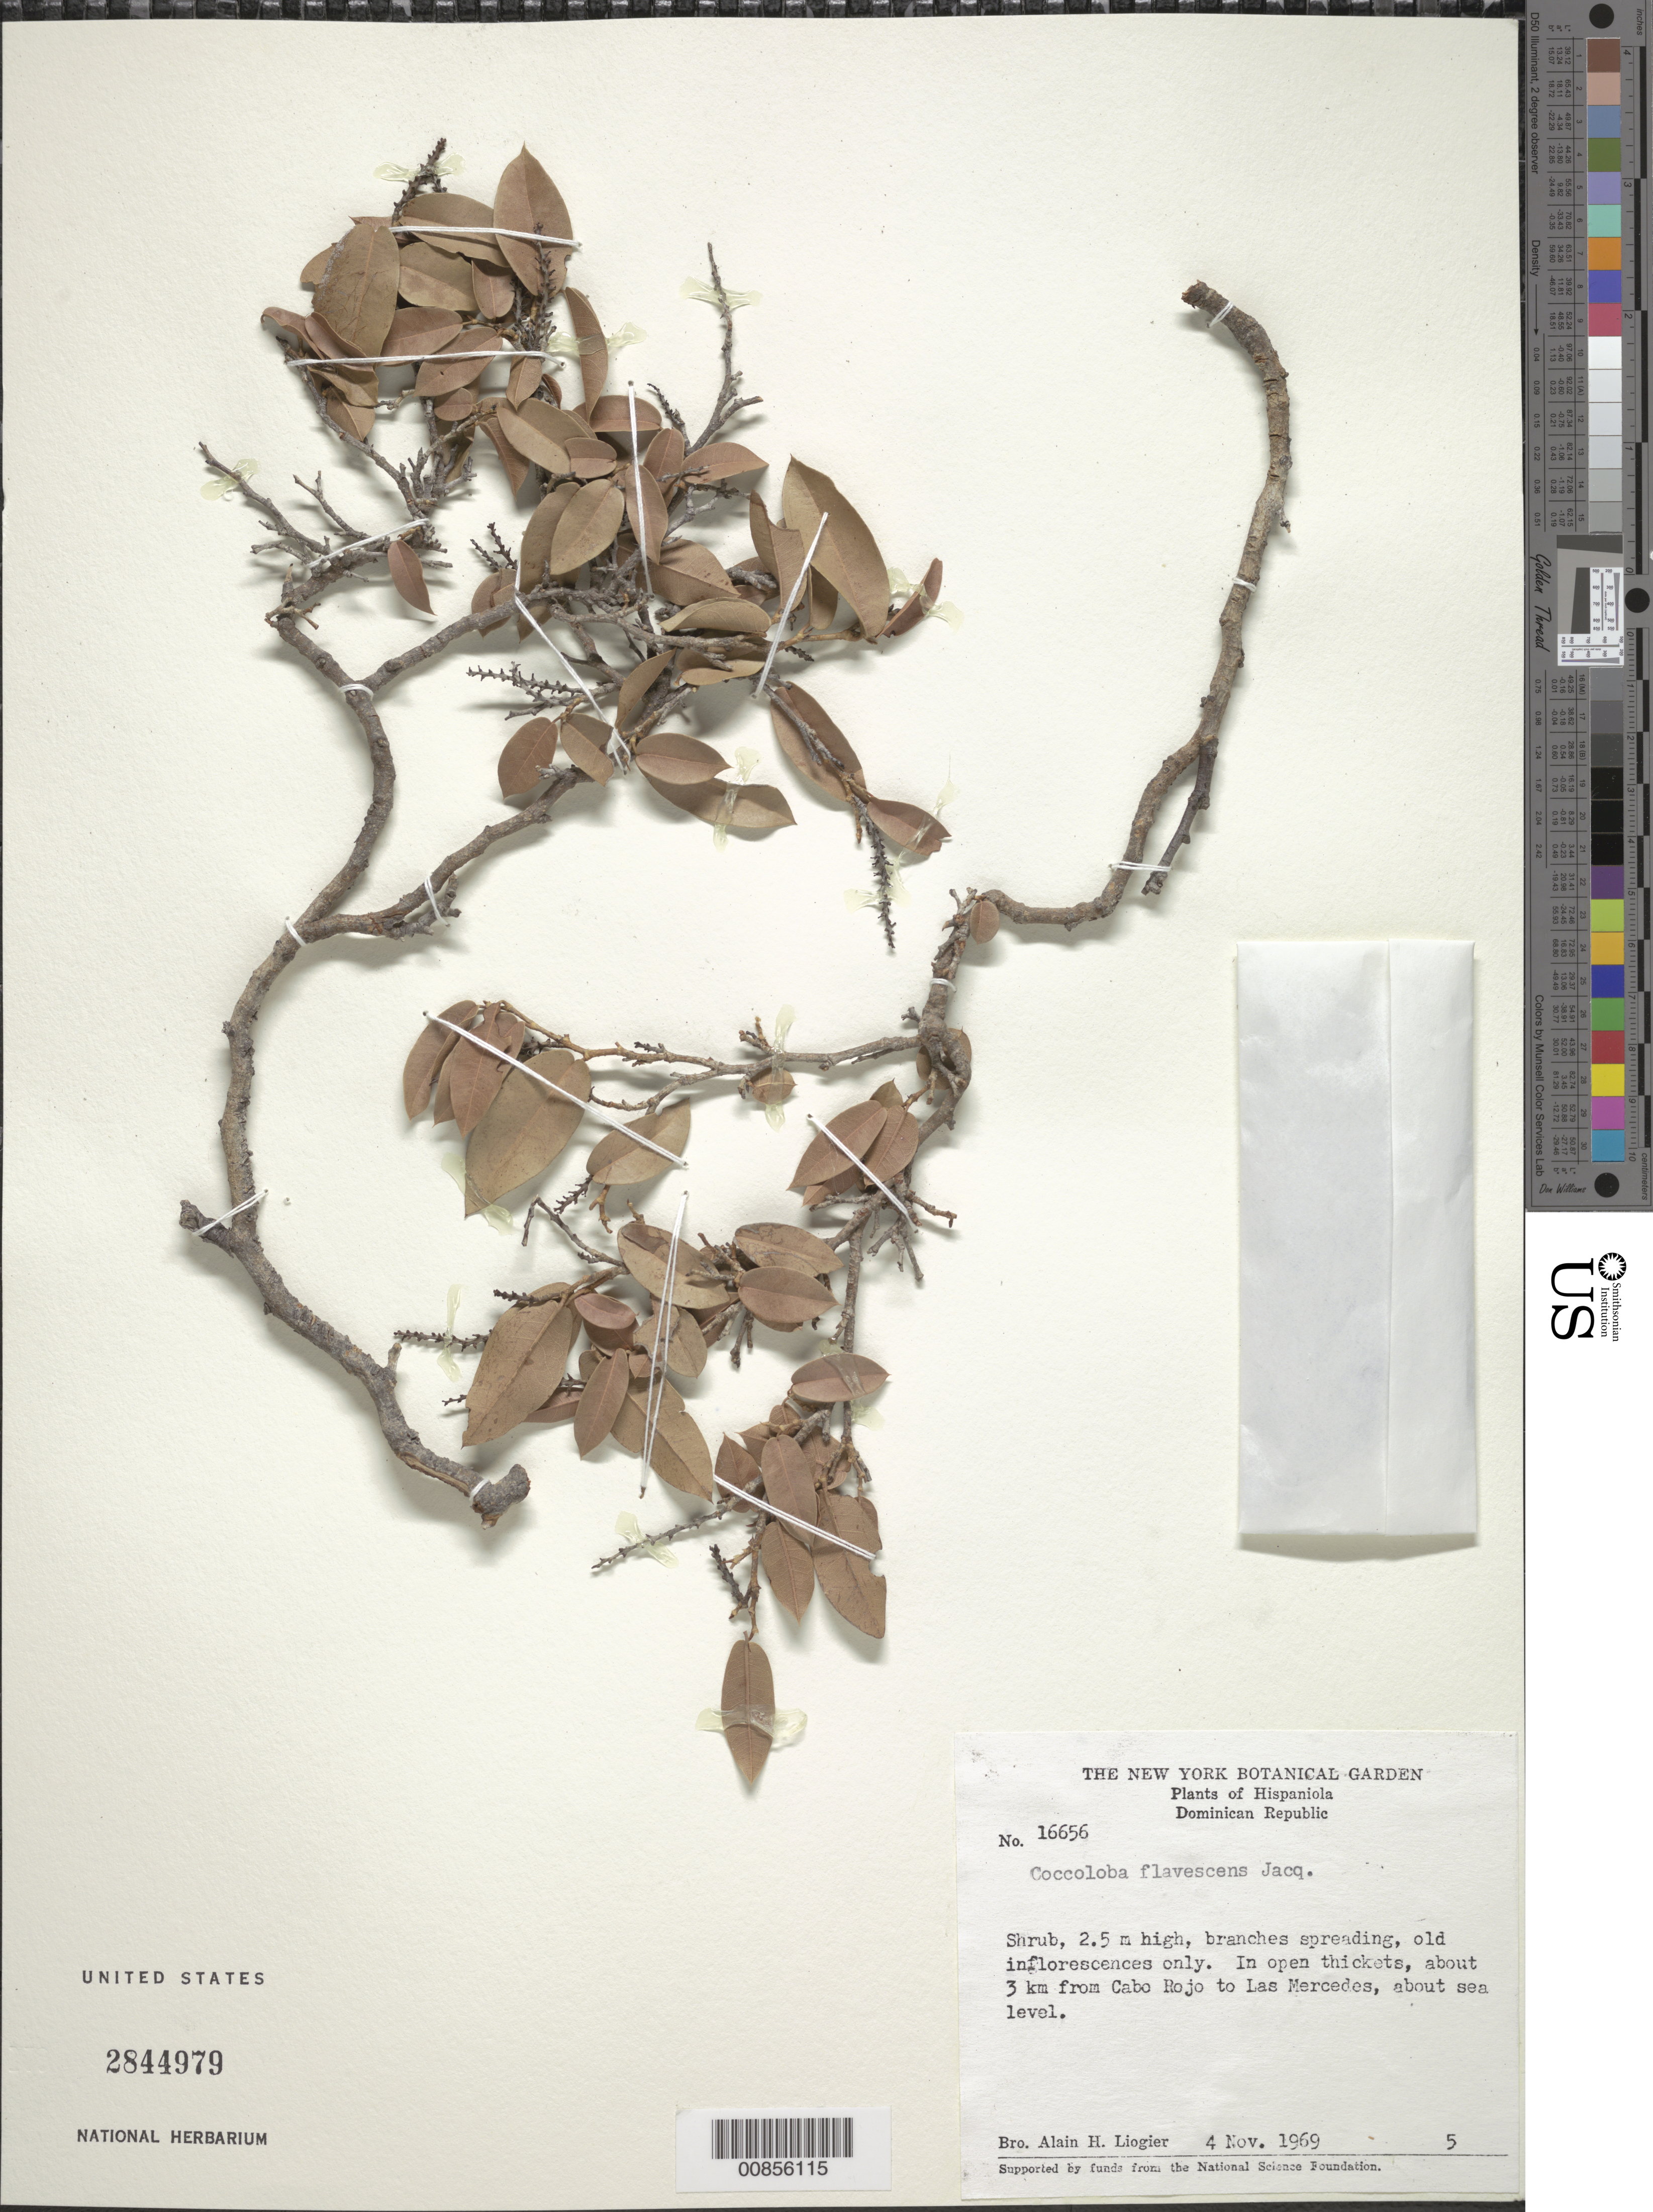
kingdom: Plantae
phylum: Tracheophyta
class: Magnoliopsida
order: Caryophyllales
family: Polygonaceae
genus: Coccoloba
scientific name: Coccoloba flavescens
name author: Jacq.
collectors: A. H. Liogier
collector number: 16656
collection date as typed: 04 Nov 1969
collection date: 1969-11-04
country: Dominican Republic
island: Hispaniola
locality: About 3 km from Cabo Rojo to Las Mercedes.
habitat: In open thickets.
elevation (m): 0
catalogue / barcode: US 2844979